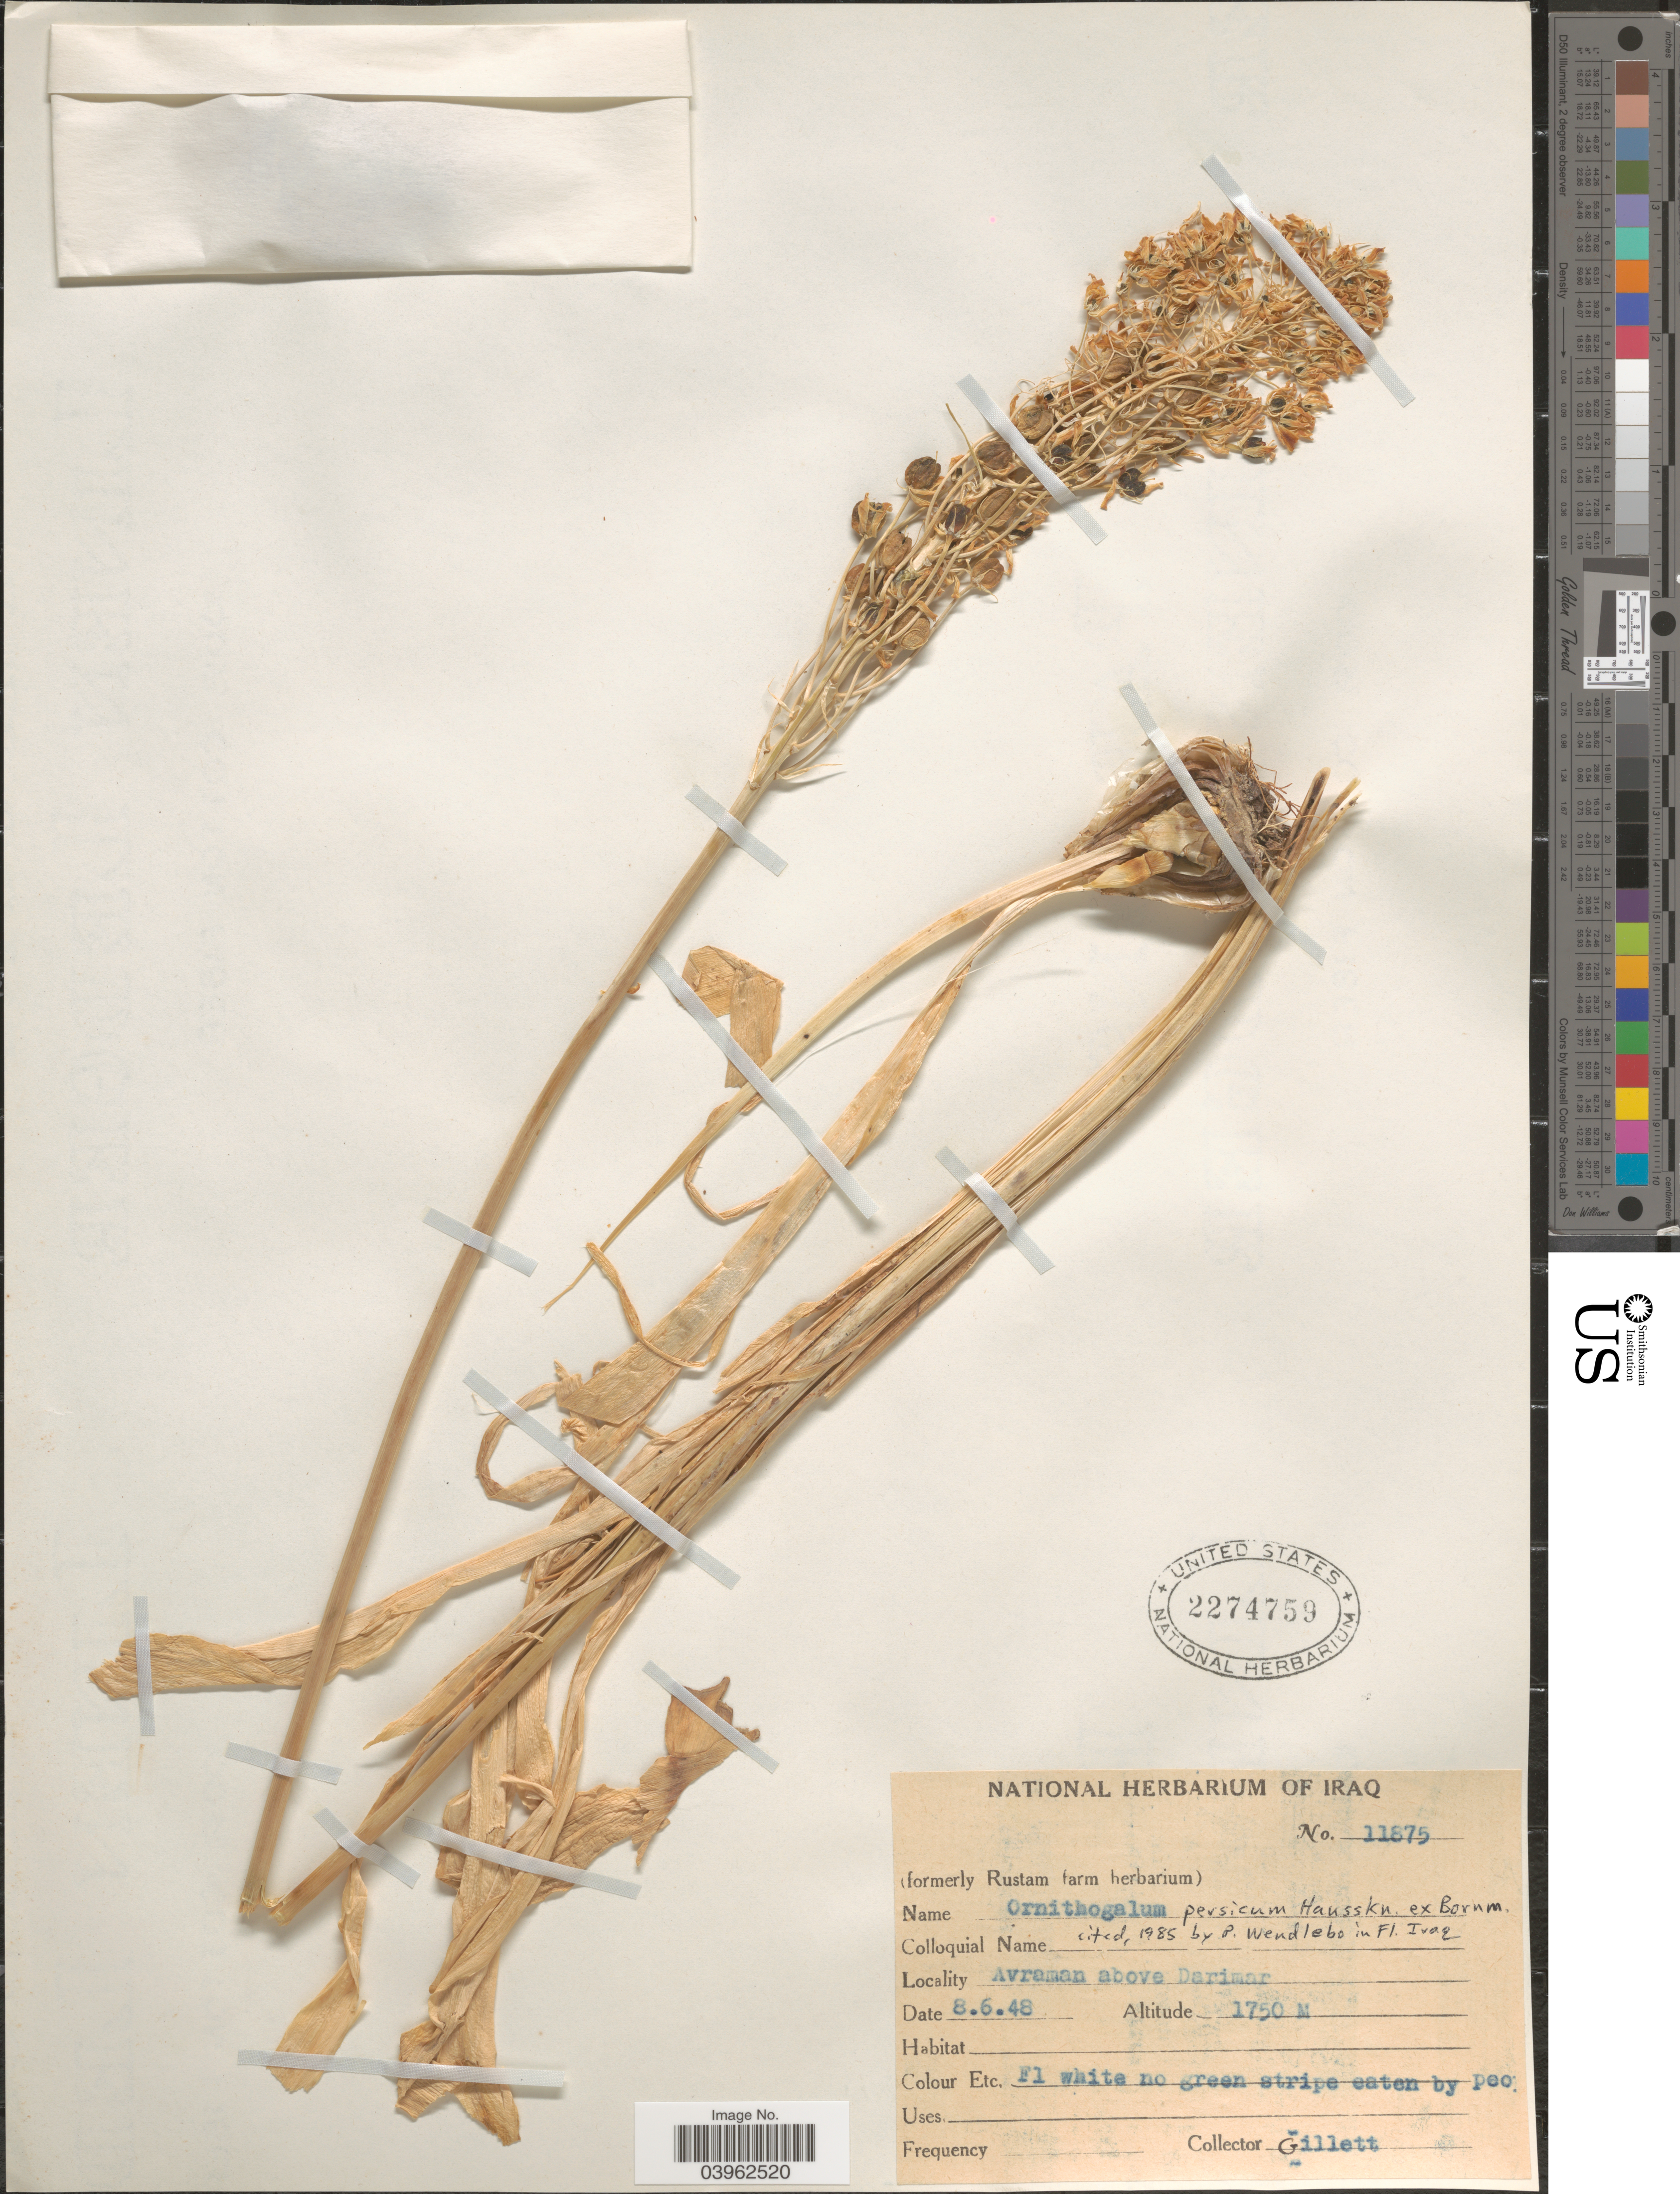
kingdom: Plantae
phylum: Tracheophyta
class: Liliopsida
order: Asparagales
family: Asparagaceae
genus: Ornithogalum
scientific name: Ornithogalum persicum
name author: Hausskn. ex Bornm.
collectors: Gillett, --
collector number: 11875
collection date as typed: Transcribed d/m/y: 8/6/48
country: Iraq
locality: Avraman above Darimar.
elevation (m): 1750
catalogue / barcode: US 2274759